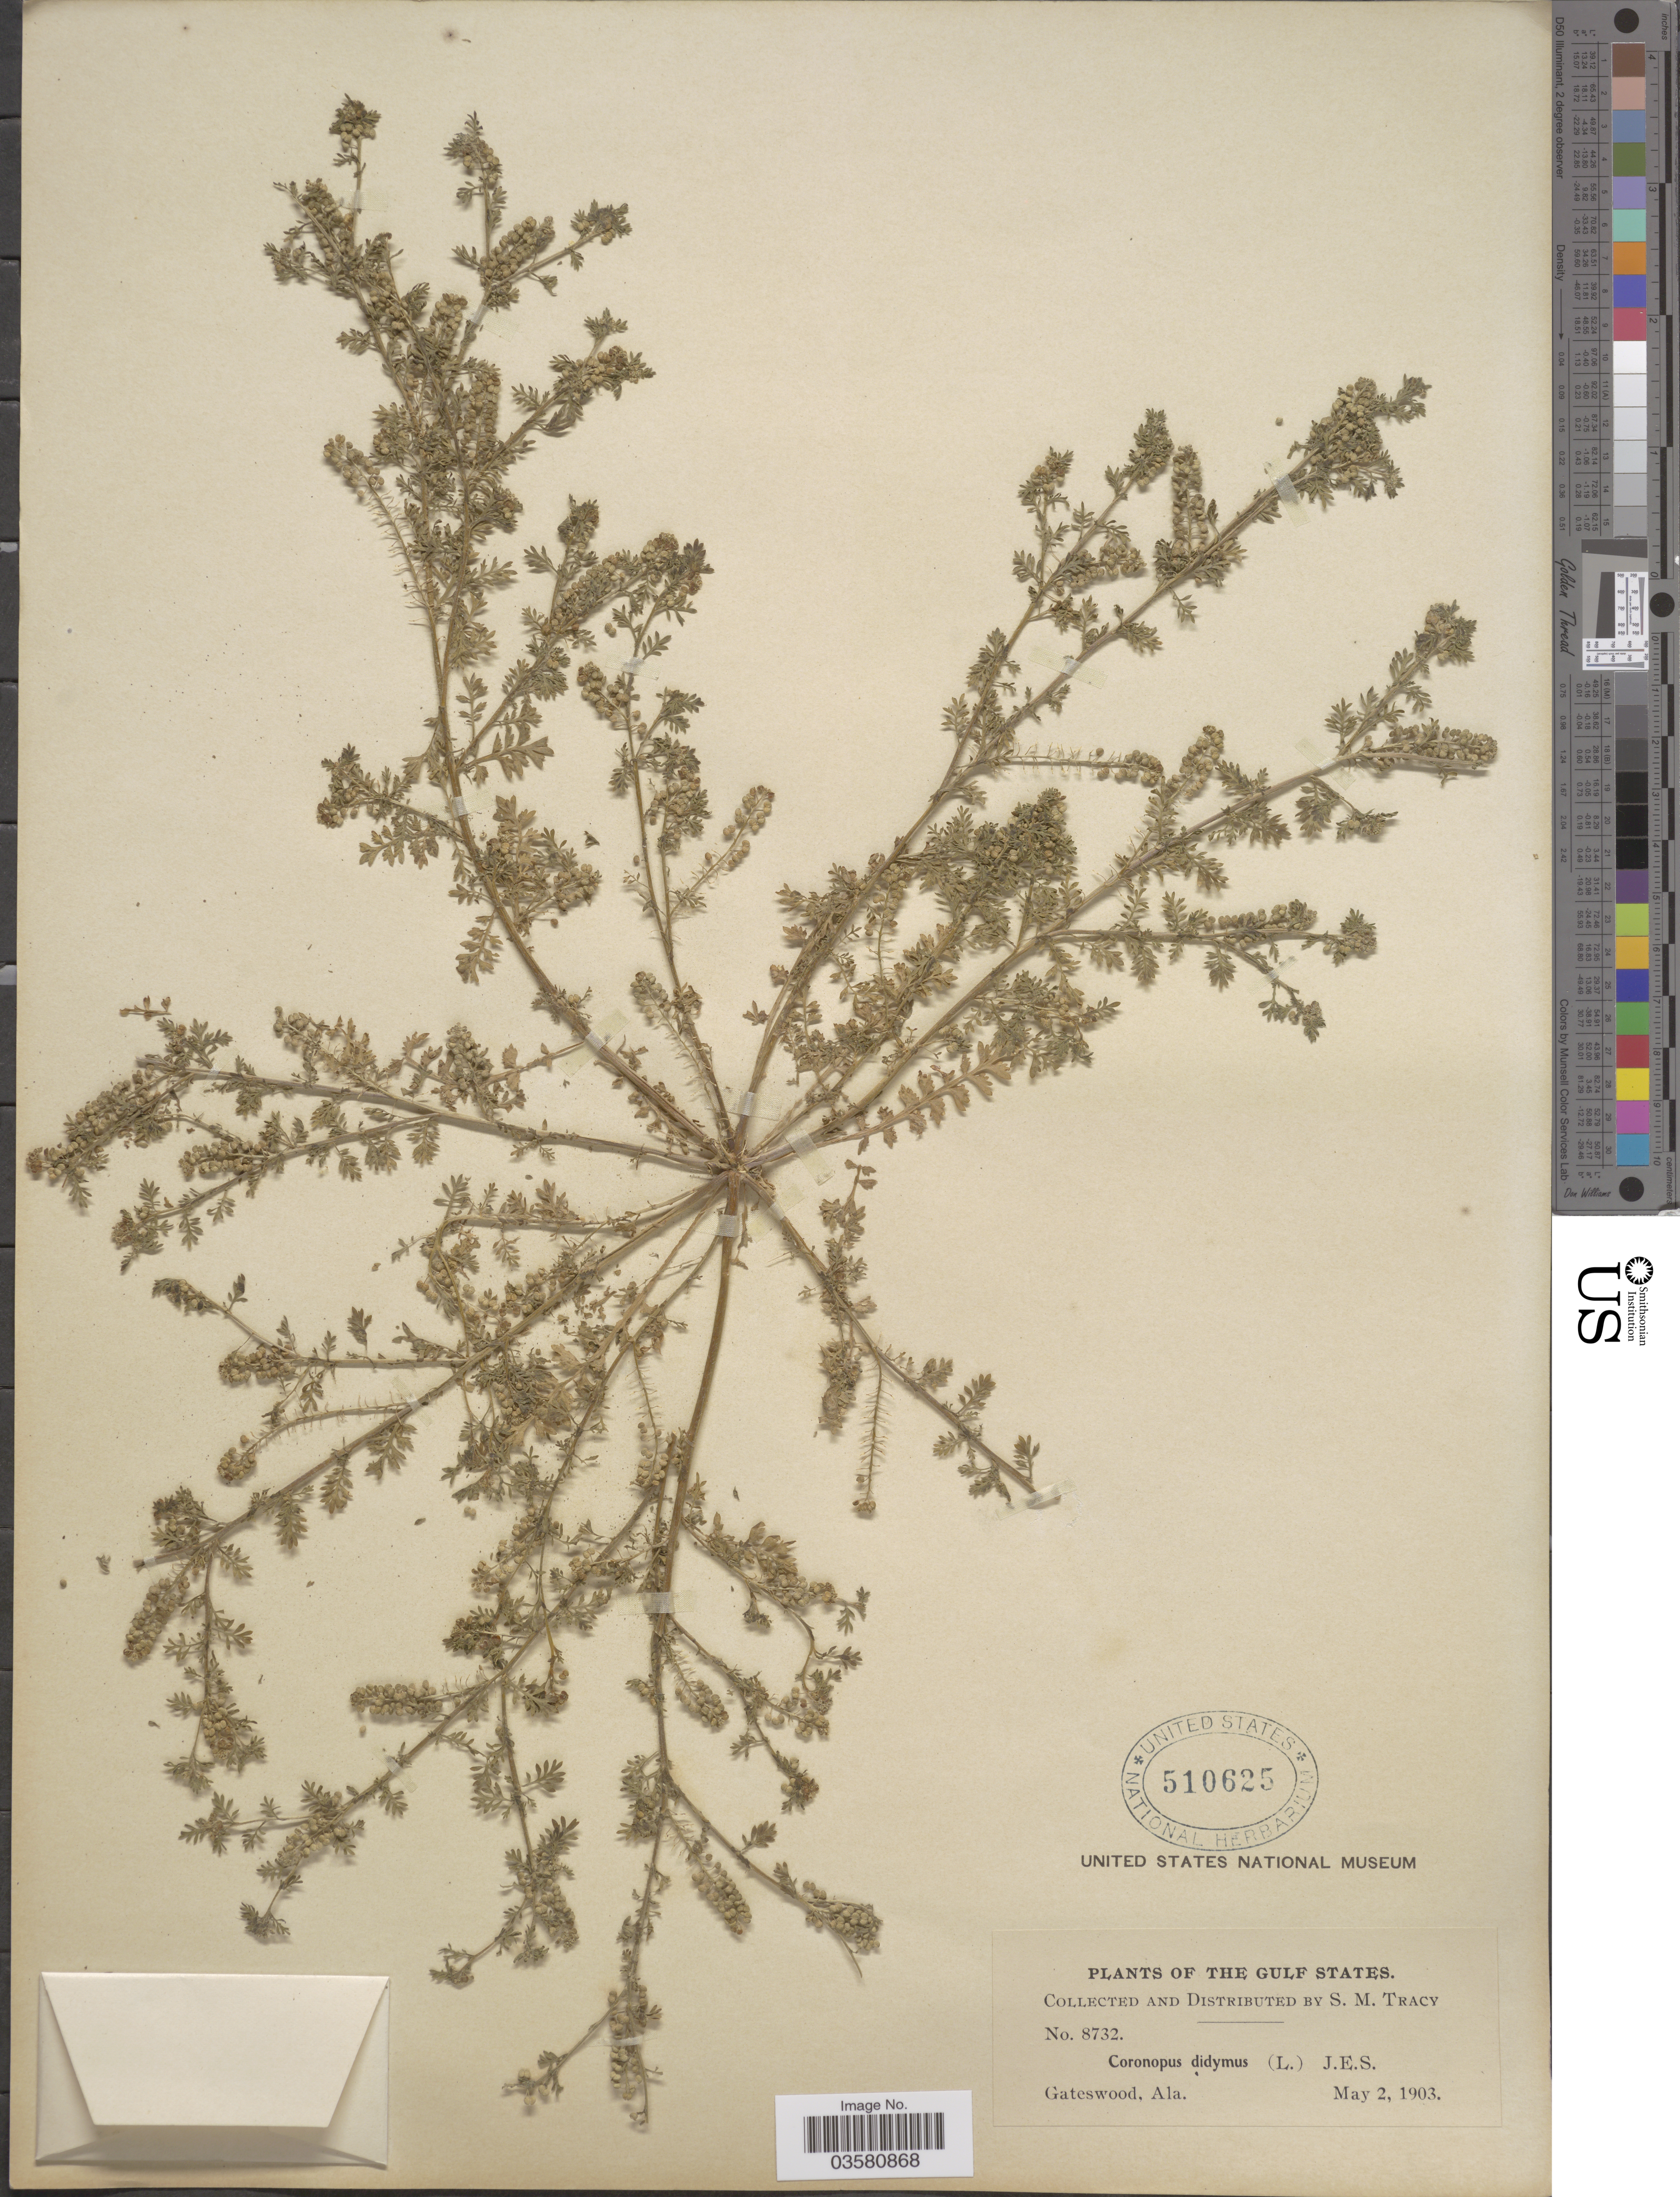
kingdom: Plantae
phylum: Tracheophyta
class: Magnoliopsida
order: Brassicales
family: Brassicaceae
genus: Lepidium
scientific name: Lepidium didymum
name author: L.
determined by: Strong, M. T., (US), Smithsonian Institution - National Museum of Natural History (UNITED STATES)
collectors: S. M. Tracy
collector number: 8732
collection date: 1903-05-02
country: United States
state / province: Alabama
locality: The Gulf States. Gateswood.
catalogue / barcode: US 510625